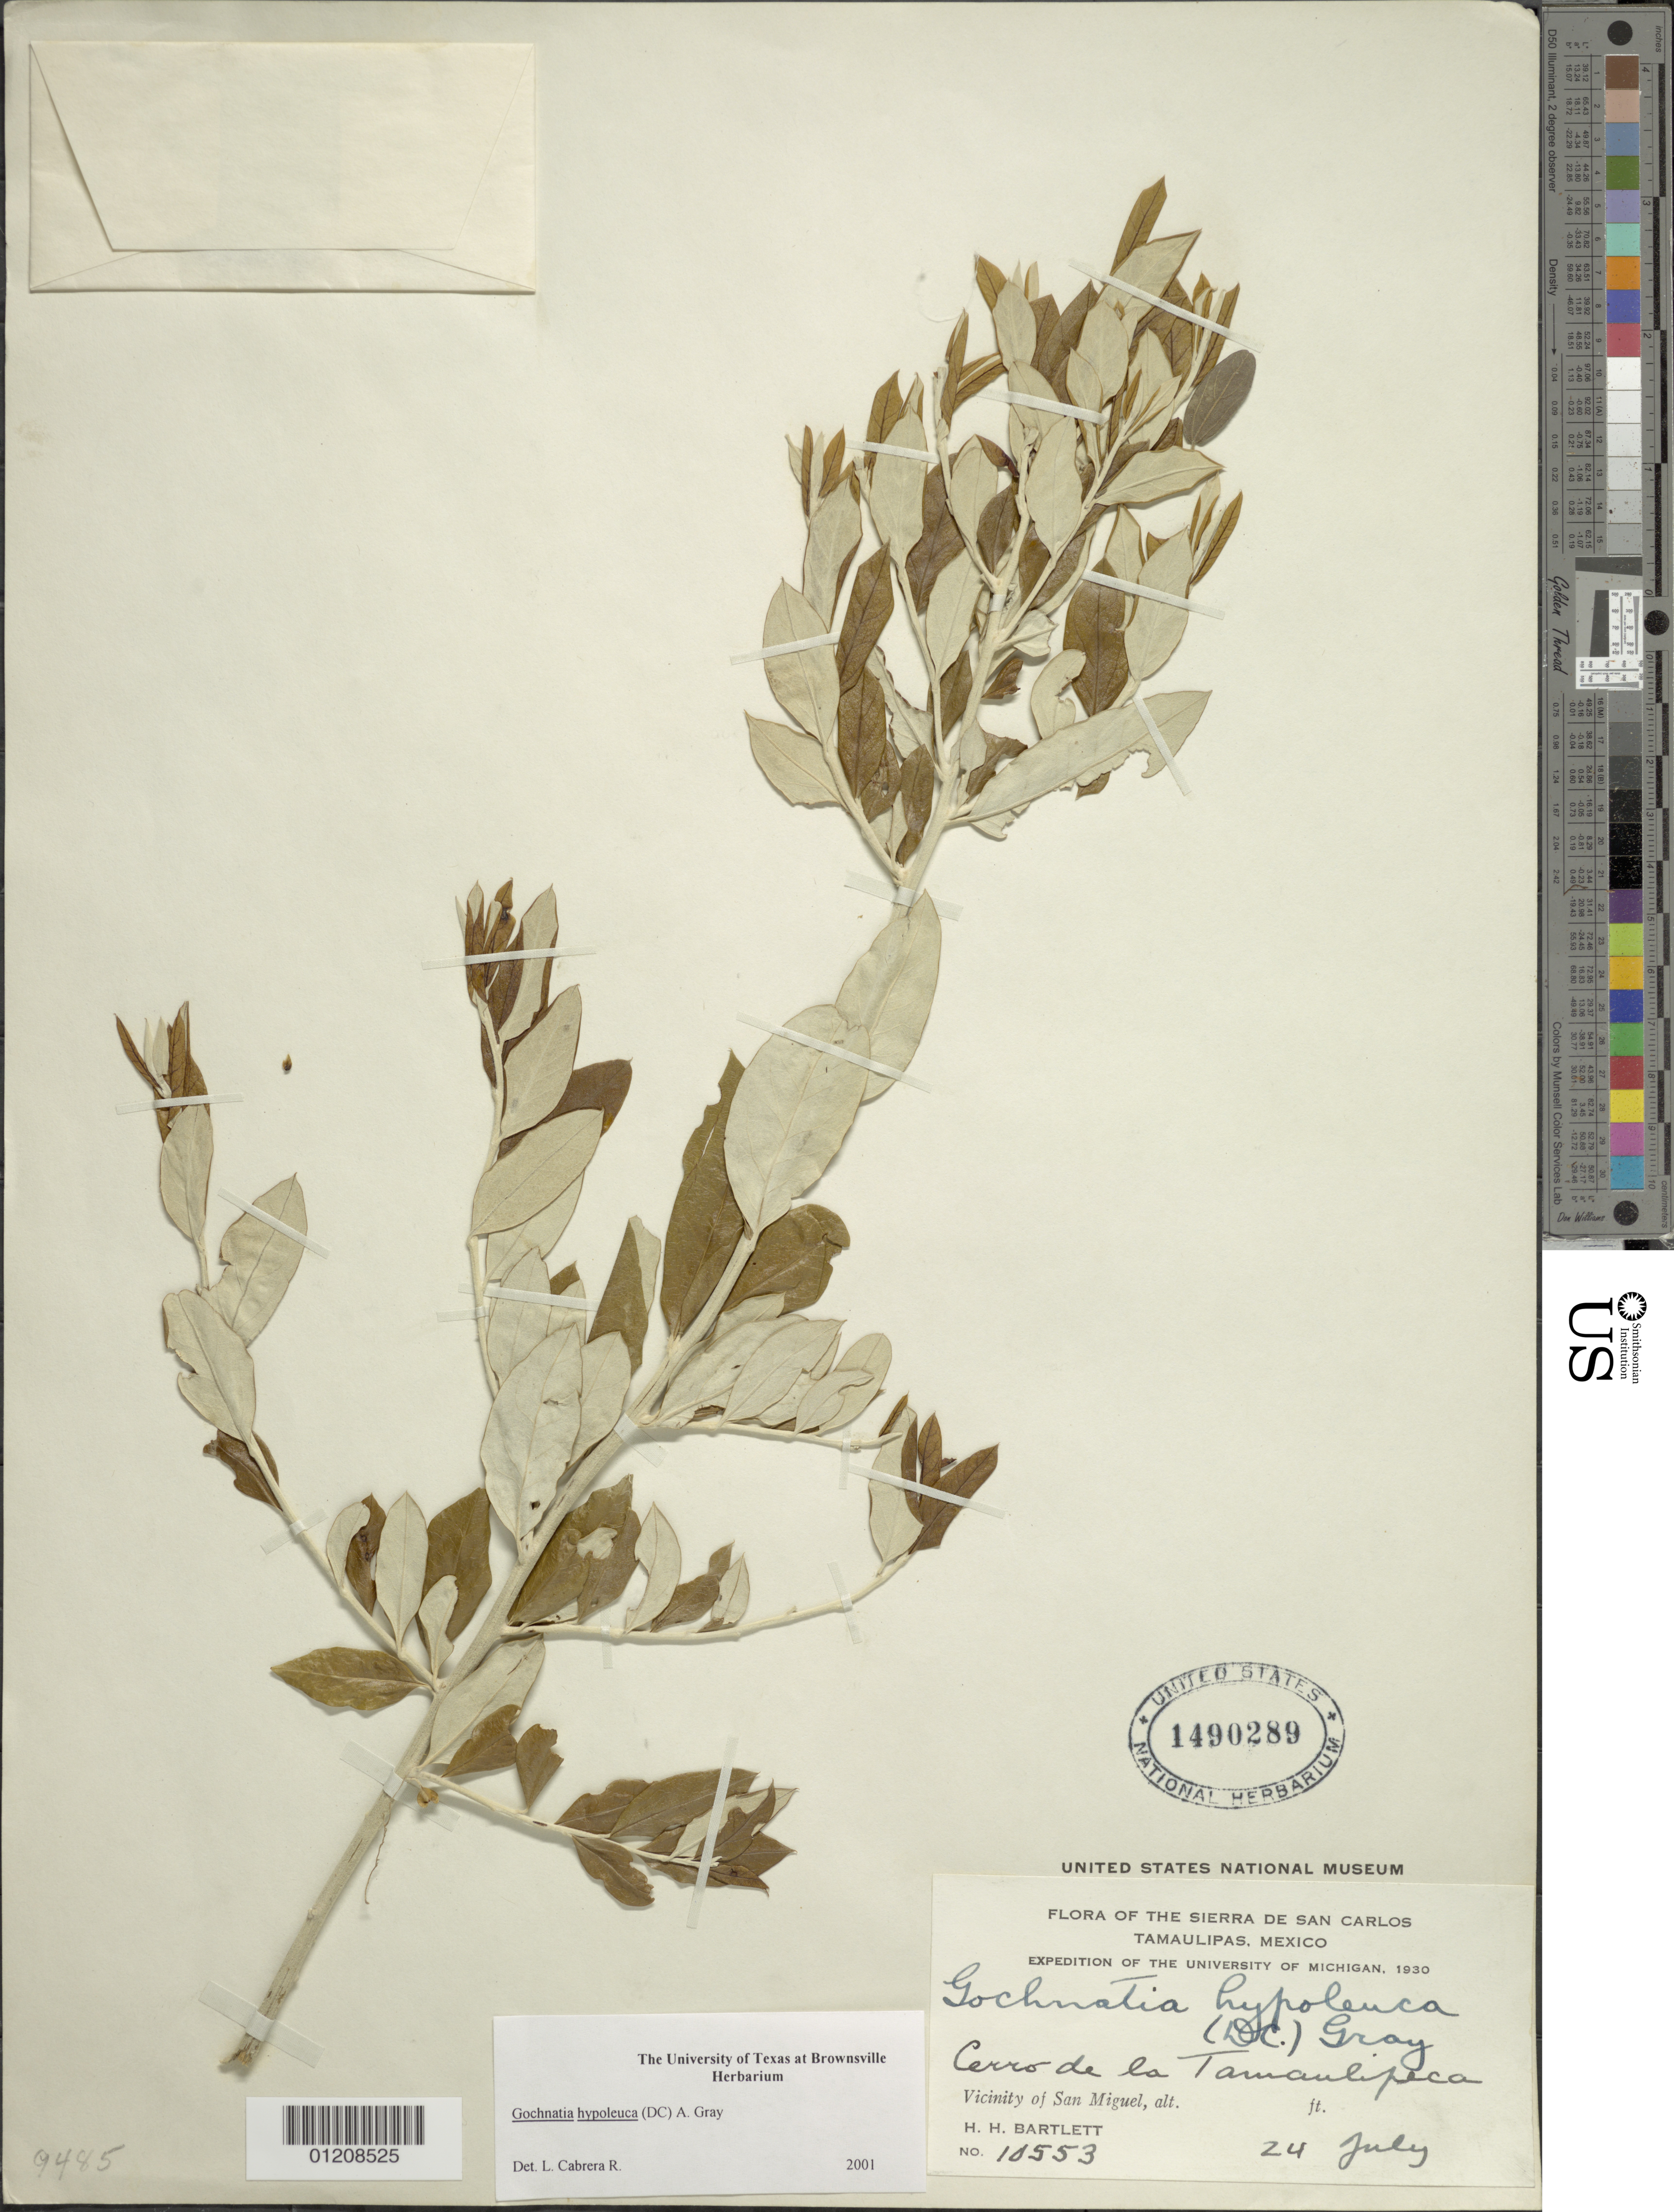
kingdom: Plantae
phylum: Tracheophyta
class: Magnoliopsida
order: Asterales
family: Asteraceae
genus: Nahuatlea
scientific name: Nahuatlea hypoleuca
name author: (DC.) V.A. Funk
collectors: H. H. Bartlett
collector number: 10553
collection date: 1930-07-24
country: Mexico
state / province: Tamaulipas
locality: Cerro de la Tamaulipeca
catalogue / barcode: US 1490289